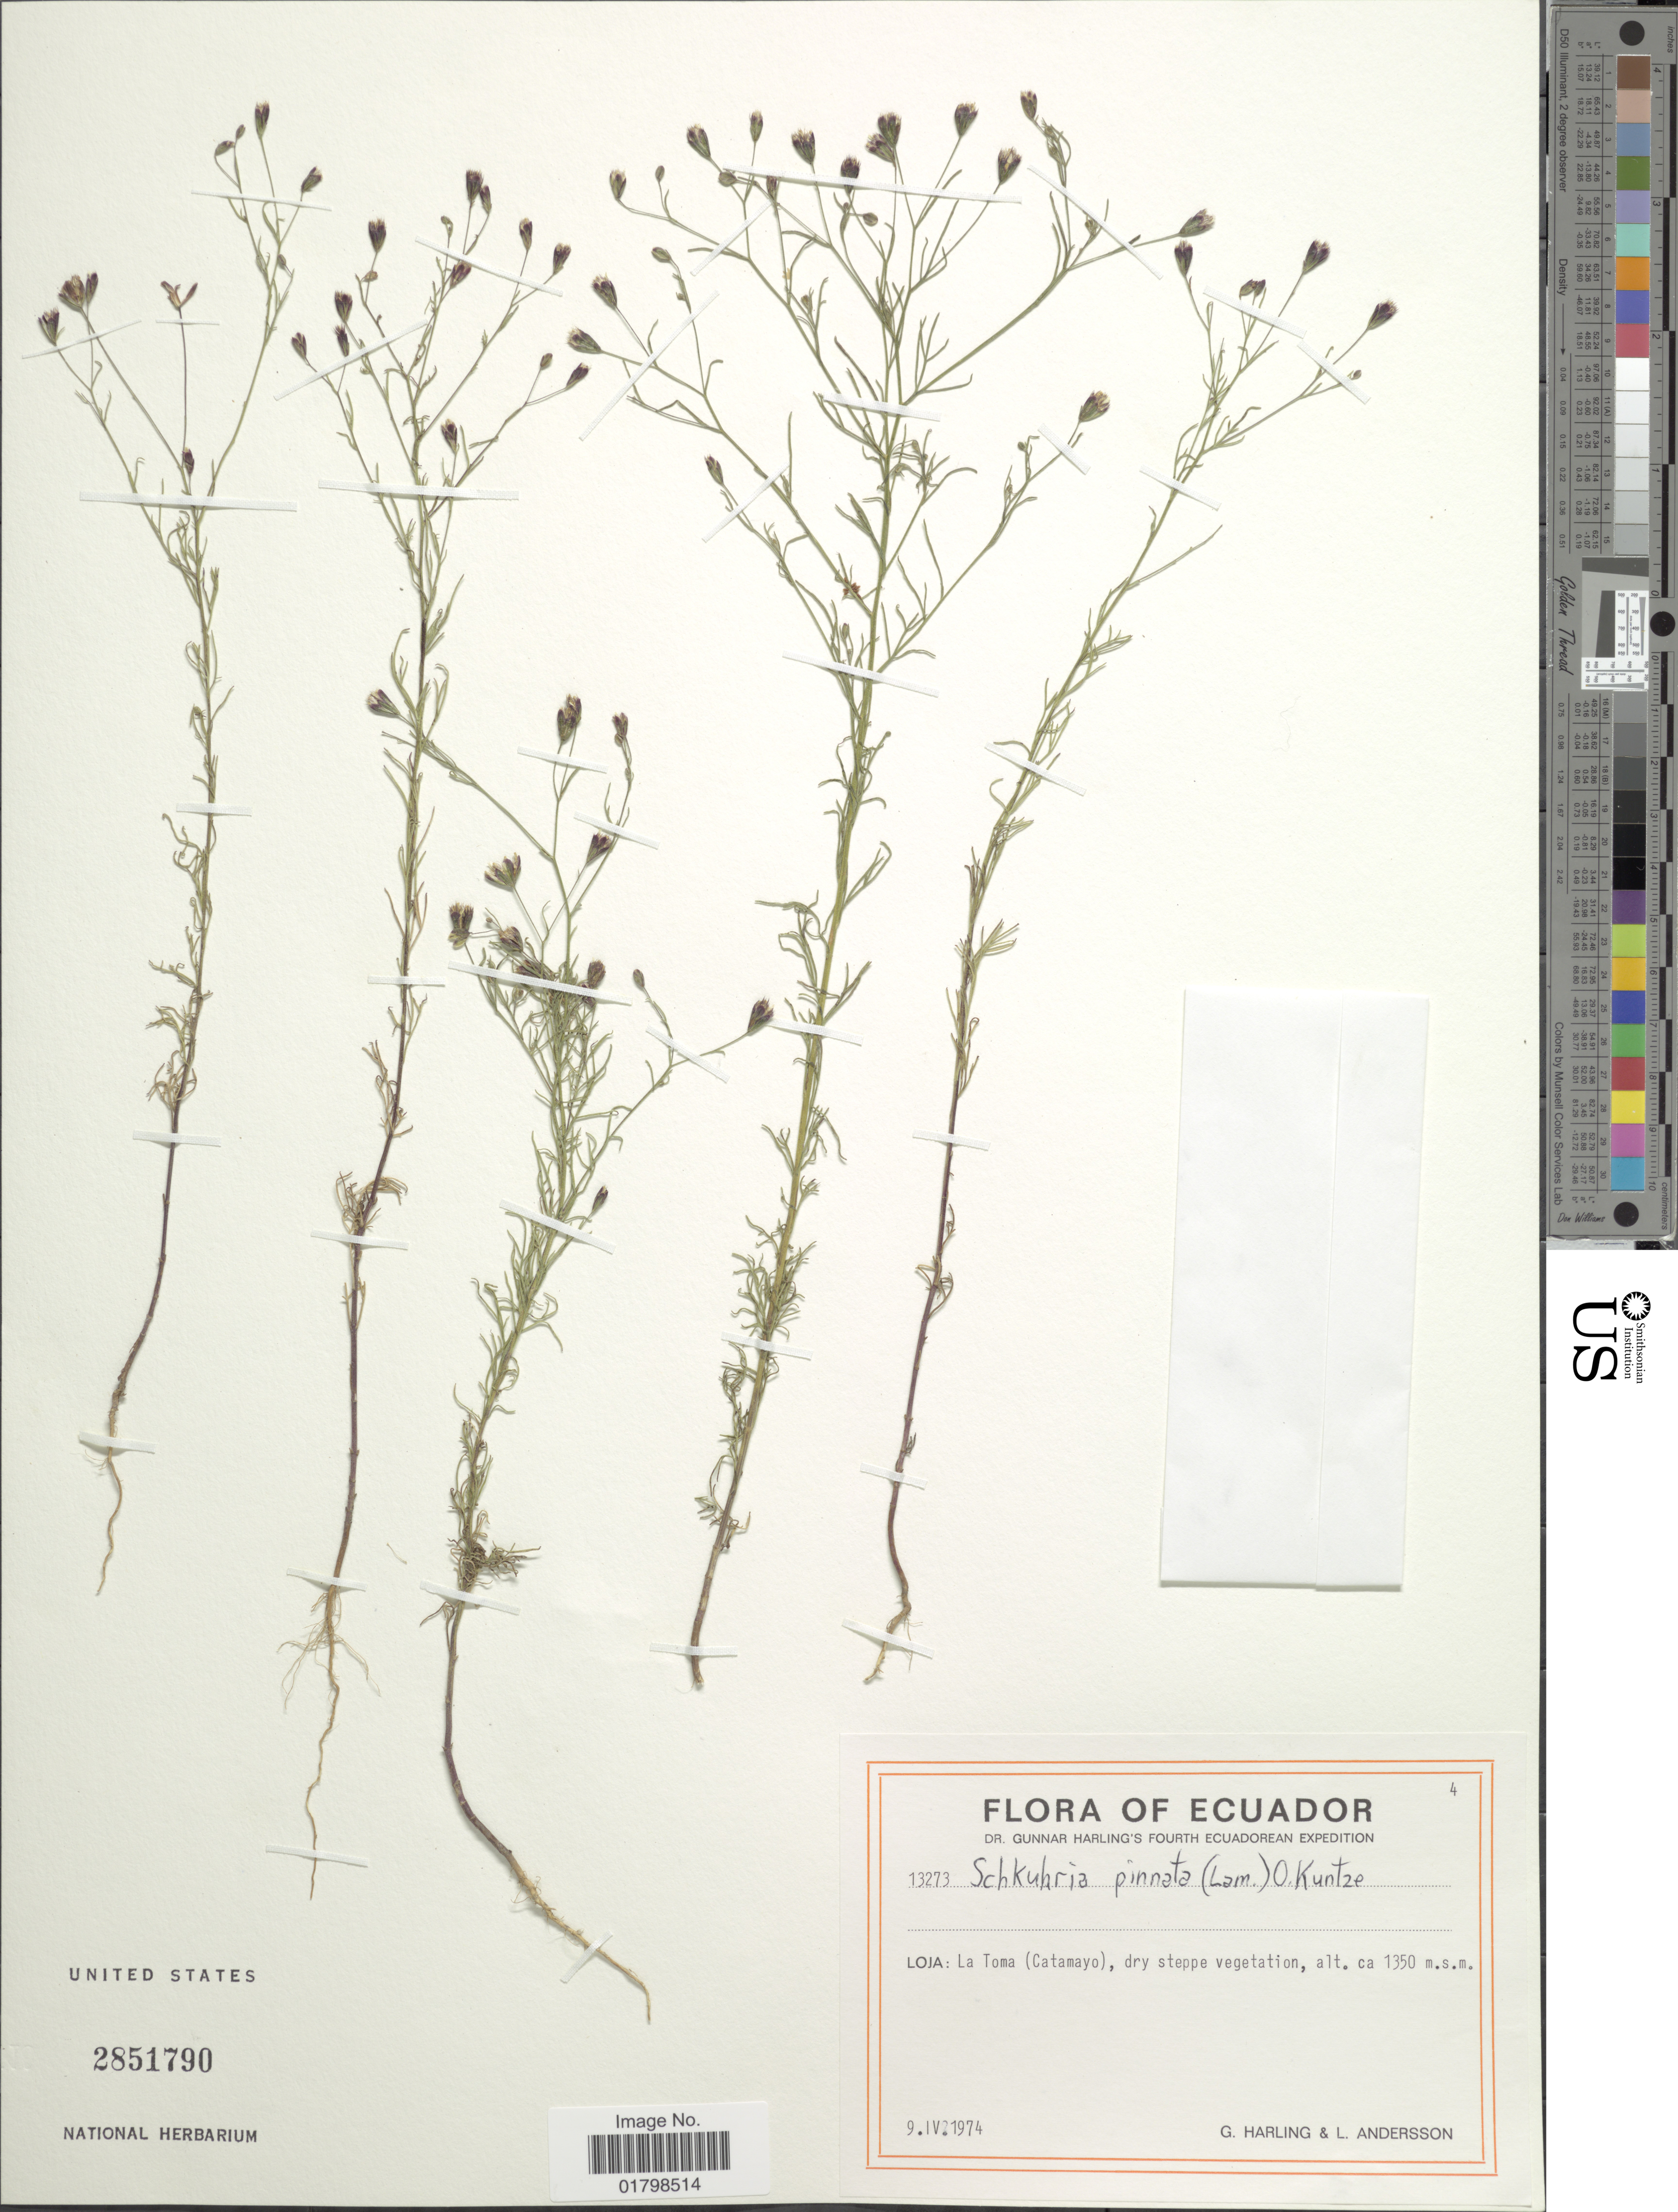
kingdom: Plantae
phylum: Tracheophyta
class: Magnoliopsida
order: Asterales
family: Asteraceae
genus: Schkuhria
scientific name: Schkuhria pinnata var. abrotanoides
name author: (Roth) Cabrera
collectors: G. Harling & L. Andersson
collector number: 13273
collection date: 1974-04-09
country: Ecuador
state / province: Loja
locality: La Toma (Catamayo)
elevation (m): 1350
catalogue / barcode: US 2851790